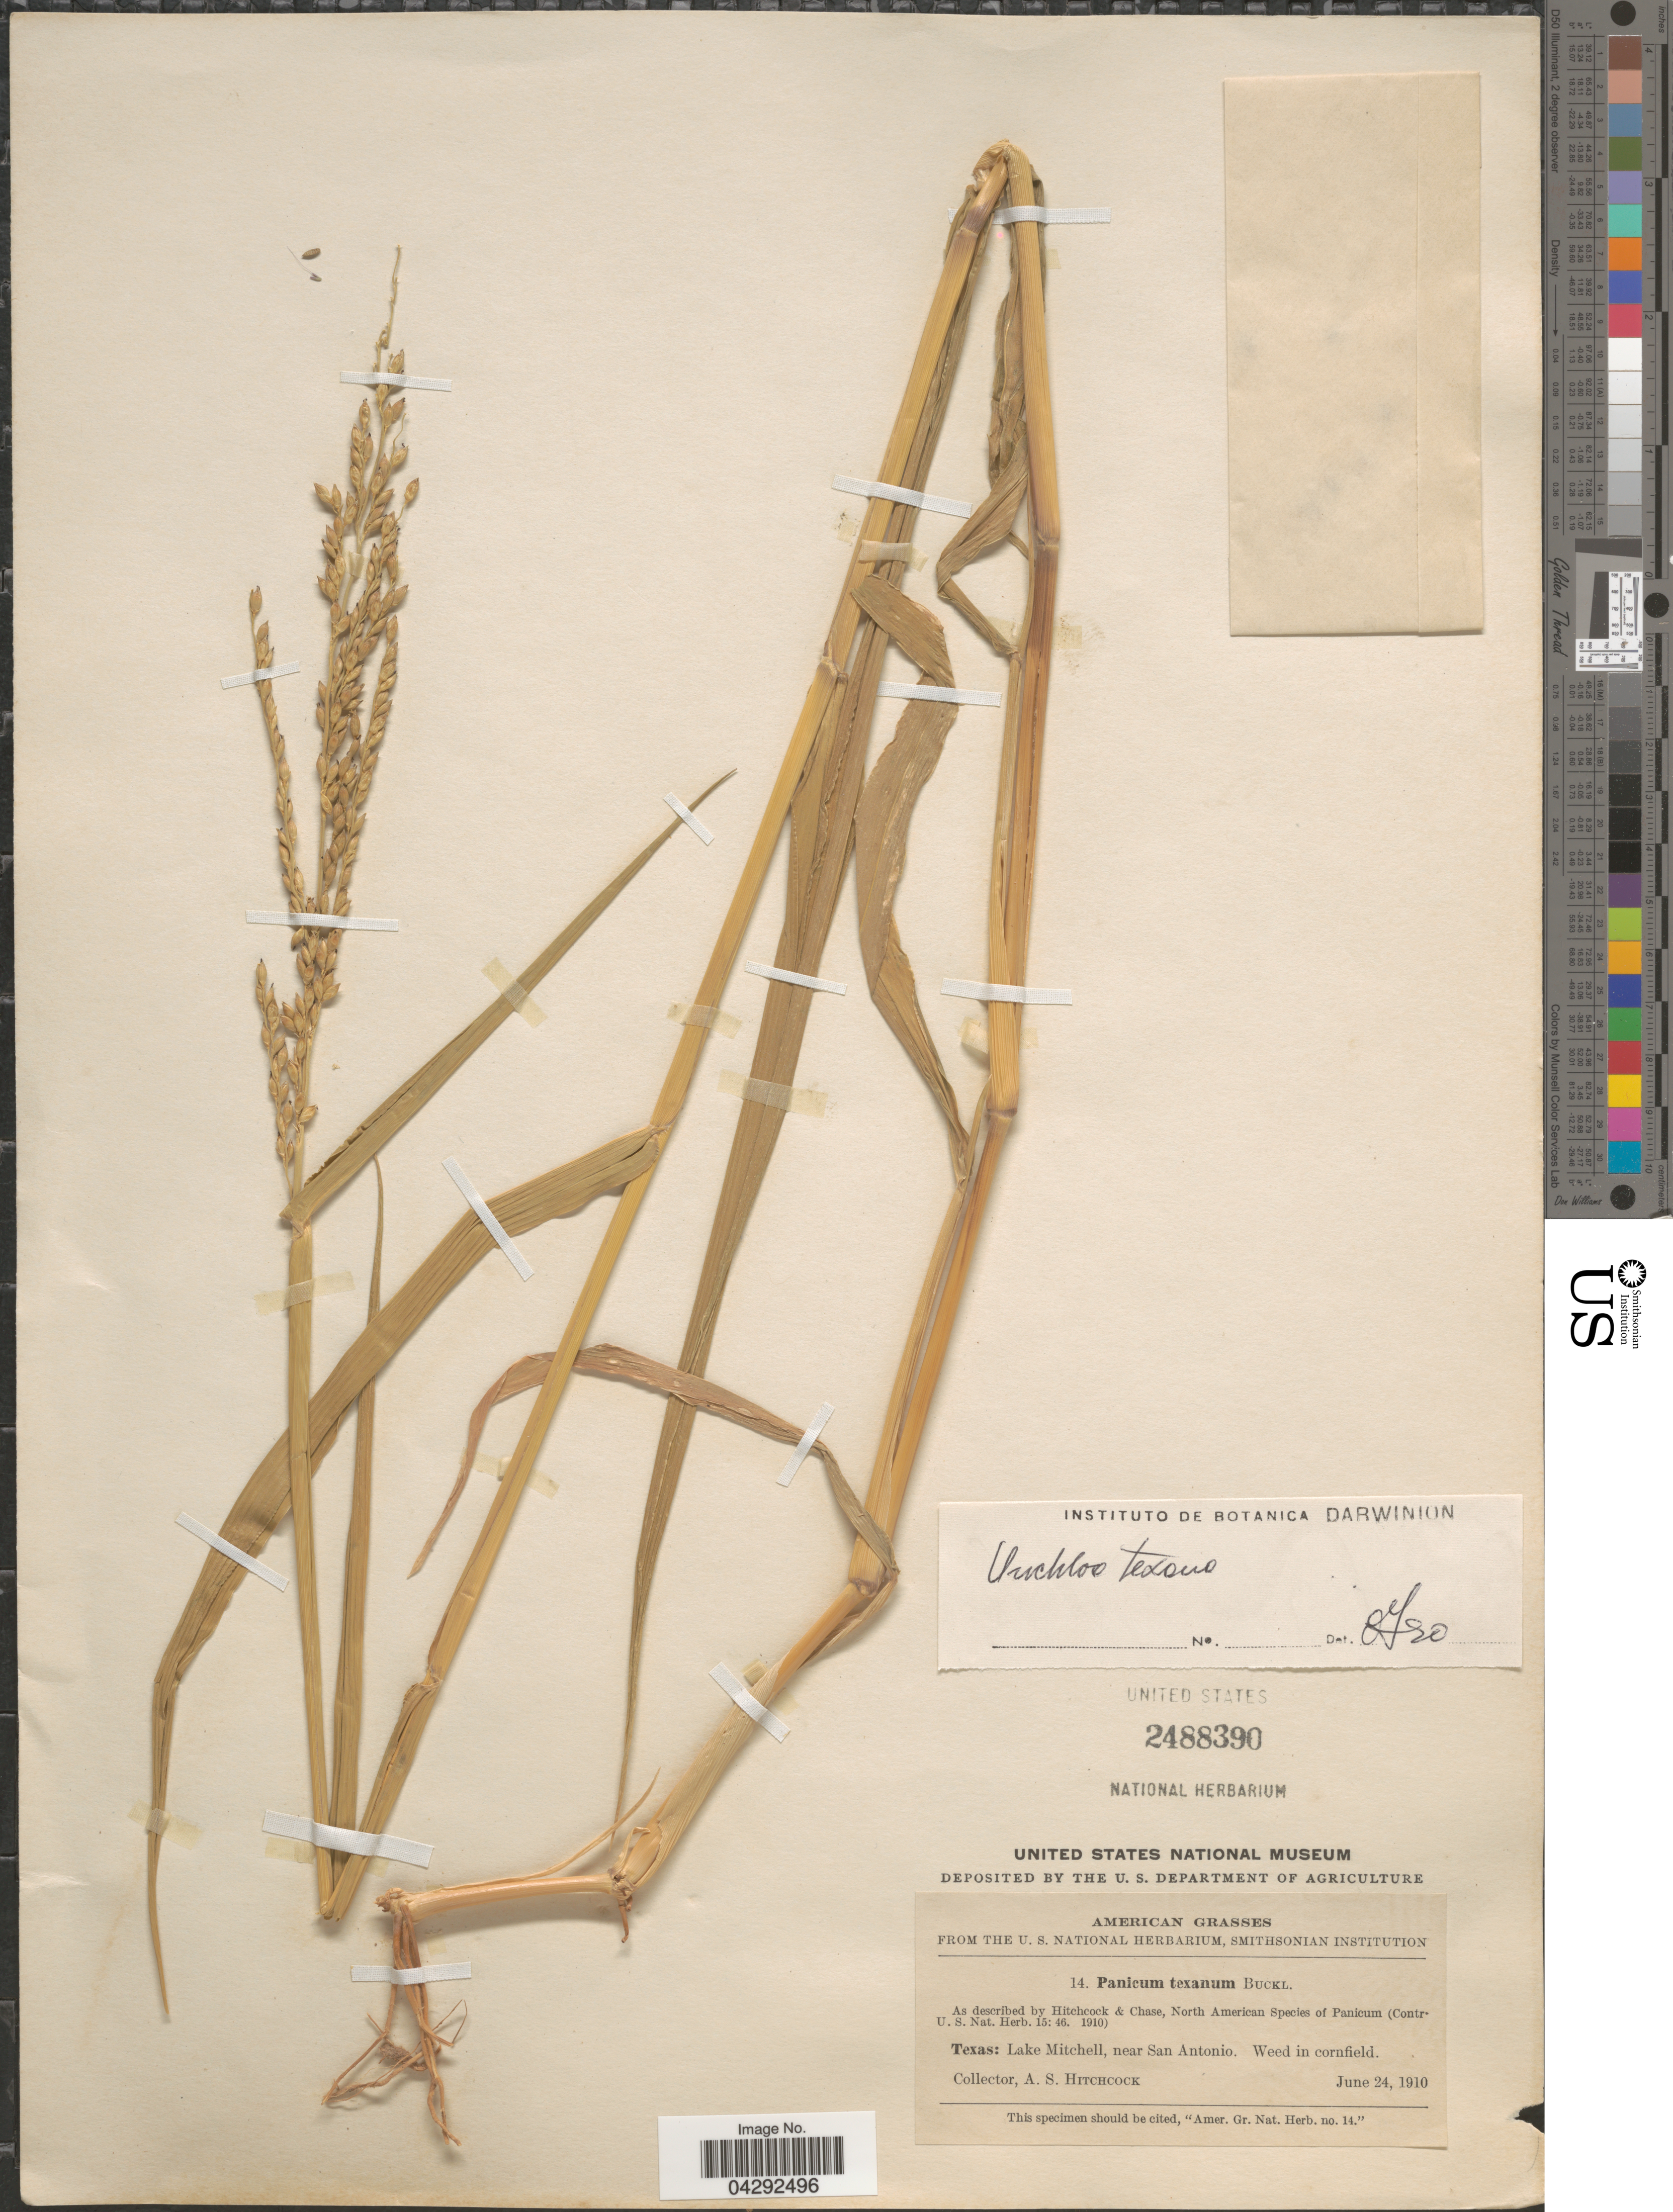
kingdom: Plantae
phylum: Tracheophyta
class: Liliopsida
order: Poales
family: Poaceae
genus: Urochloa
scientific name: Urochloa texana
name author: (Buckley) R.D. Webster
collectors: A. S. Hitchcock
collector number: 14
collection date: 1910-06-24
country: United States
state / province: Texas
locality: Lake Mitchell, near San Antonio.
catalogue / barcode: US 2488390